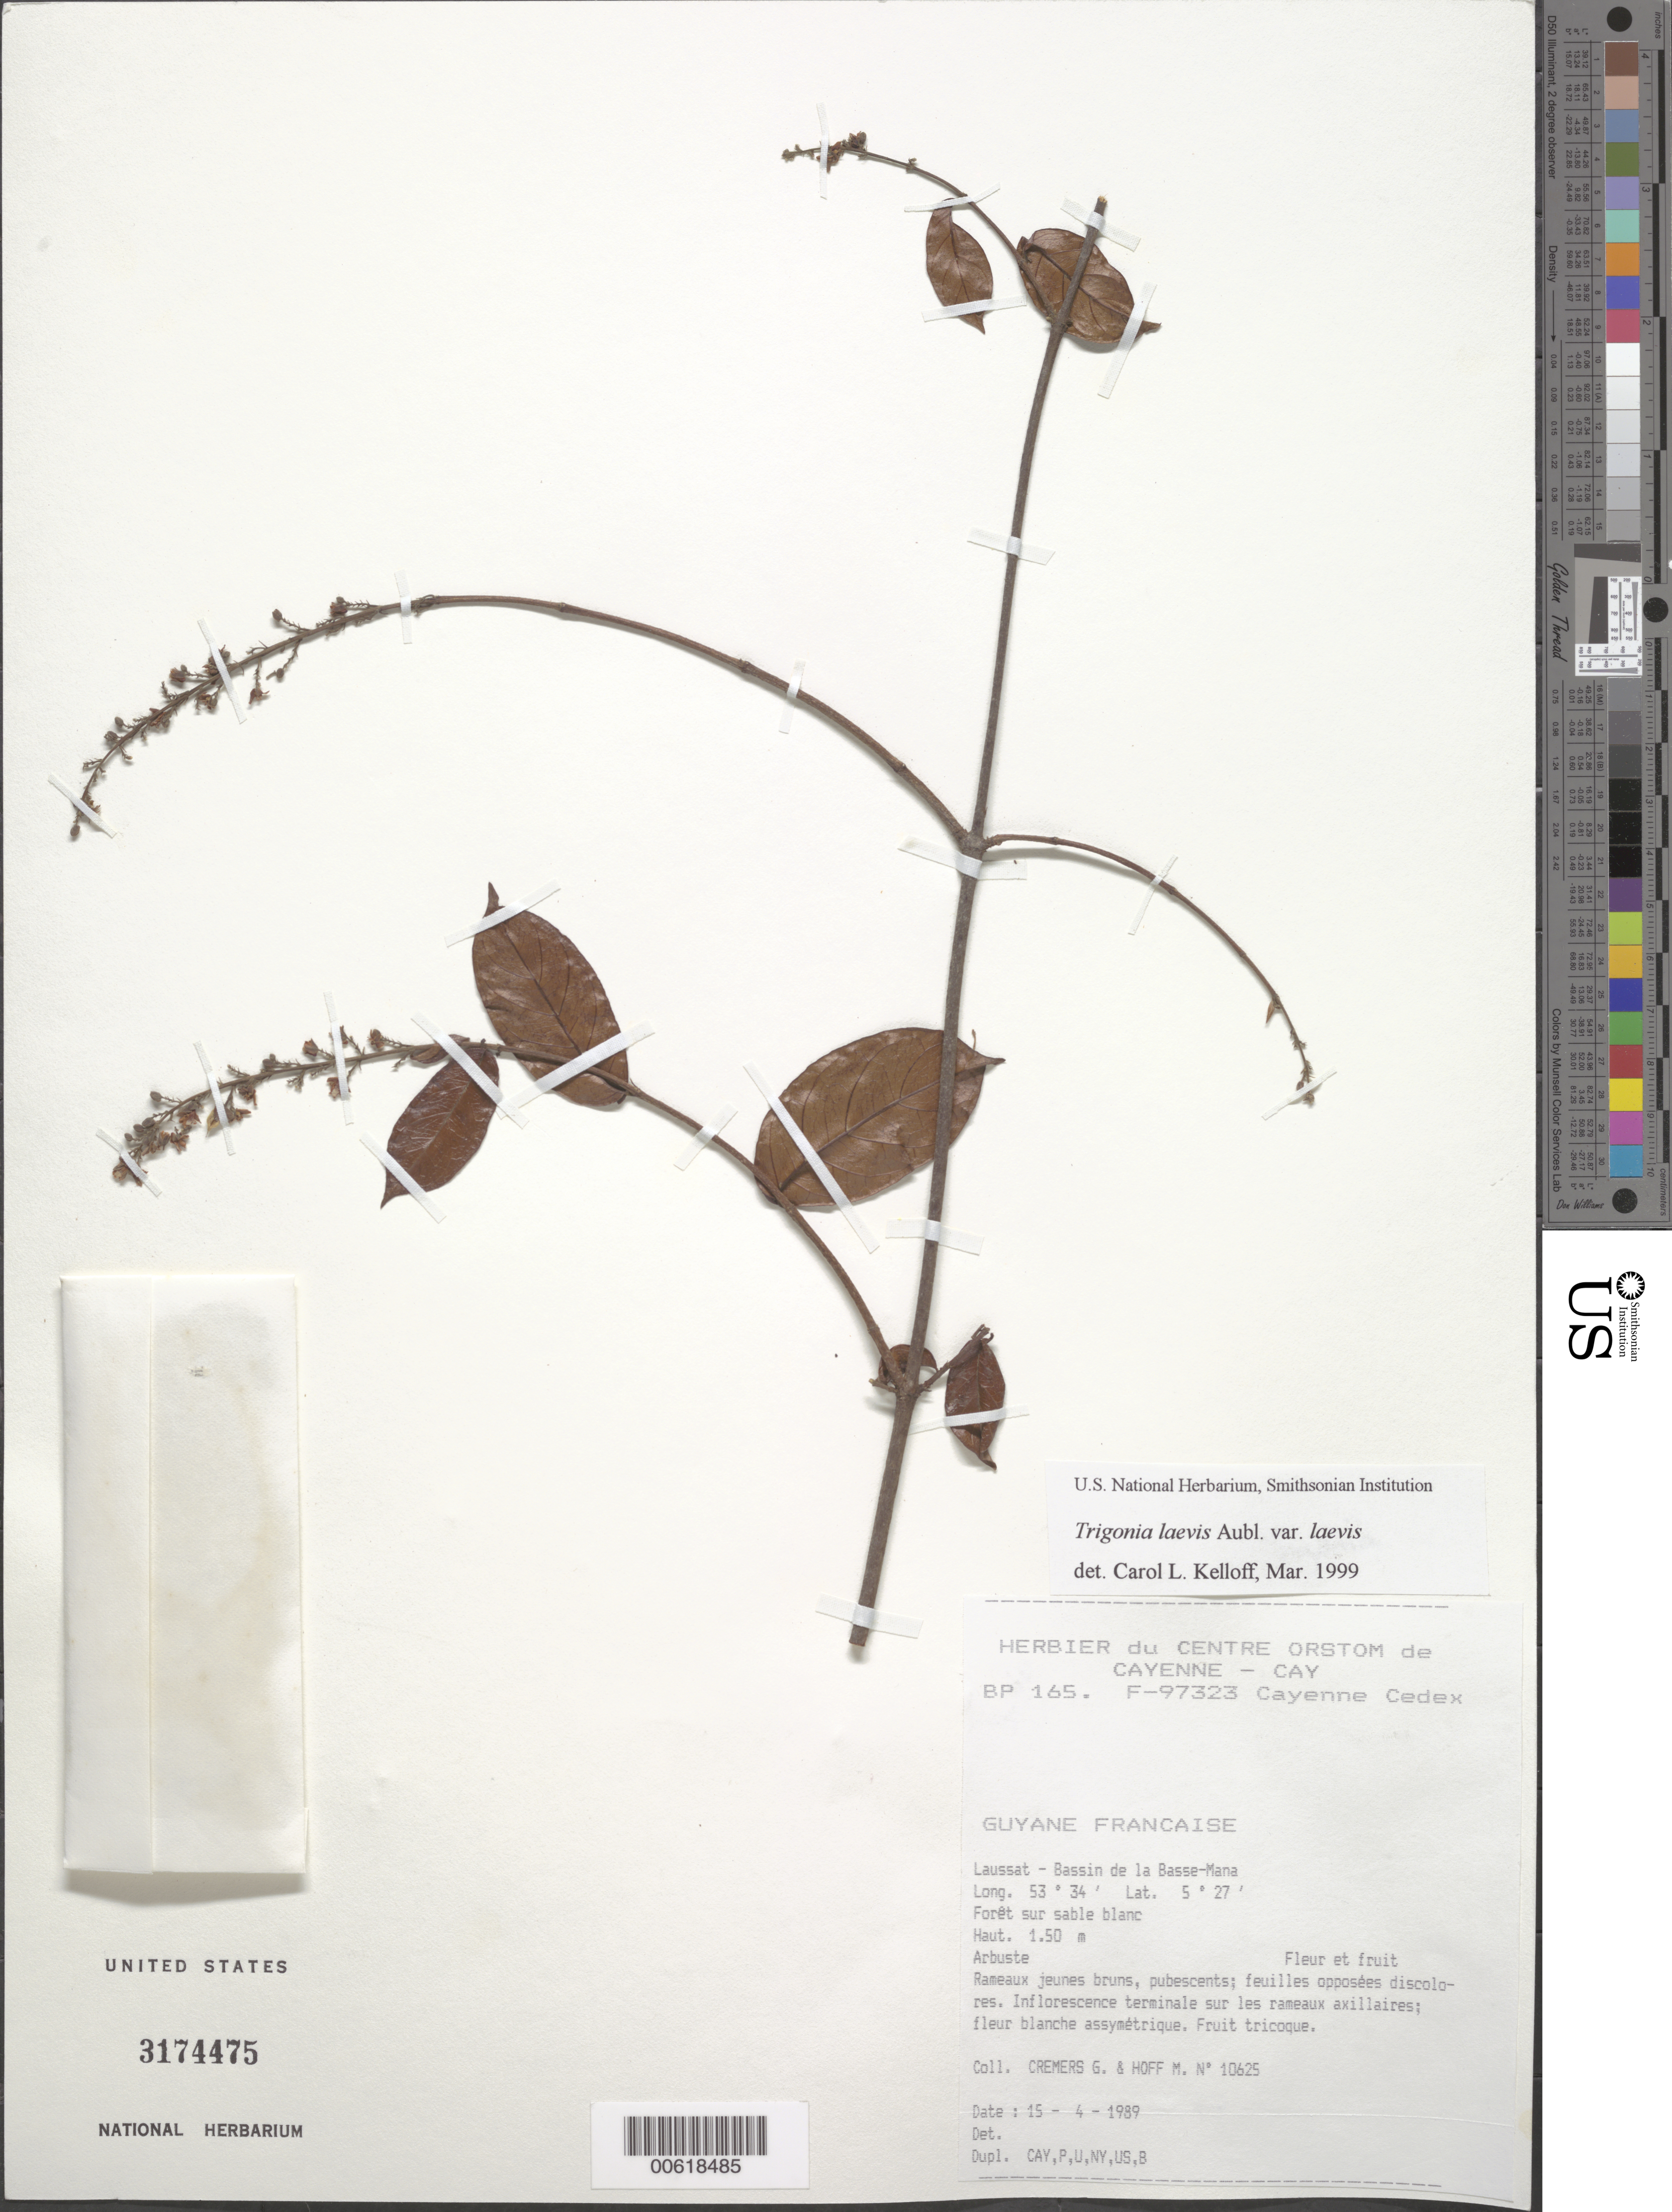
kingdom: Plantae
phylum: Tracheophyta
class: Magnoliopsida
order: Malpighiales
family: Trigoniaceae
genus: Trigonia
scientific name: Trigonia laevis var. laevis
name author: Aubl.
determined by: Kelloff, Carol L., (US), Smithsonian Institution - National Museum of Natural History (UNITED STATES)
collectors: G. Cremers & M. Hoff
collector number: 10625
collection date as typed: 15-Apr-89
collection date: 1989-04-15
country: French Guiana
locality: Laussat, Bassin de la Basse-Mana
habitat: Forest on white sand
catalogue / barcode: US 3174475